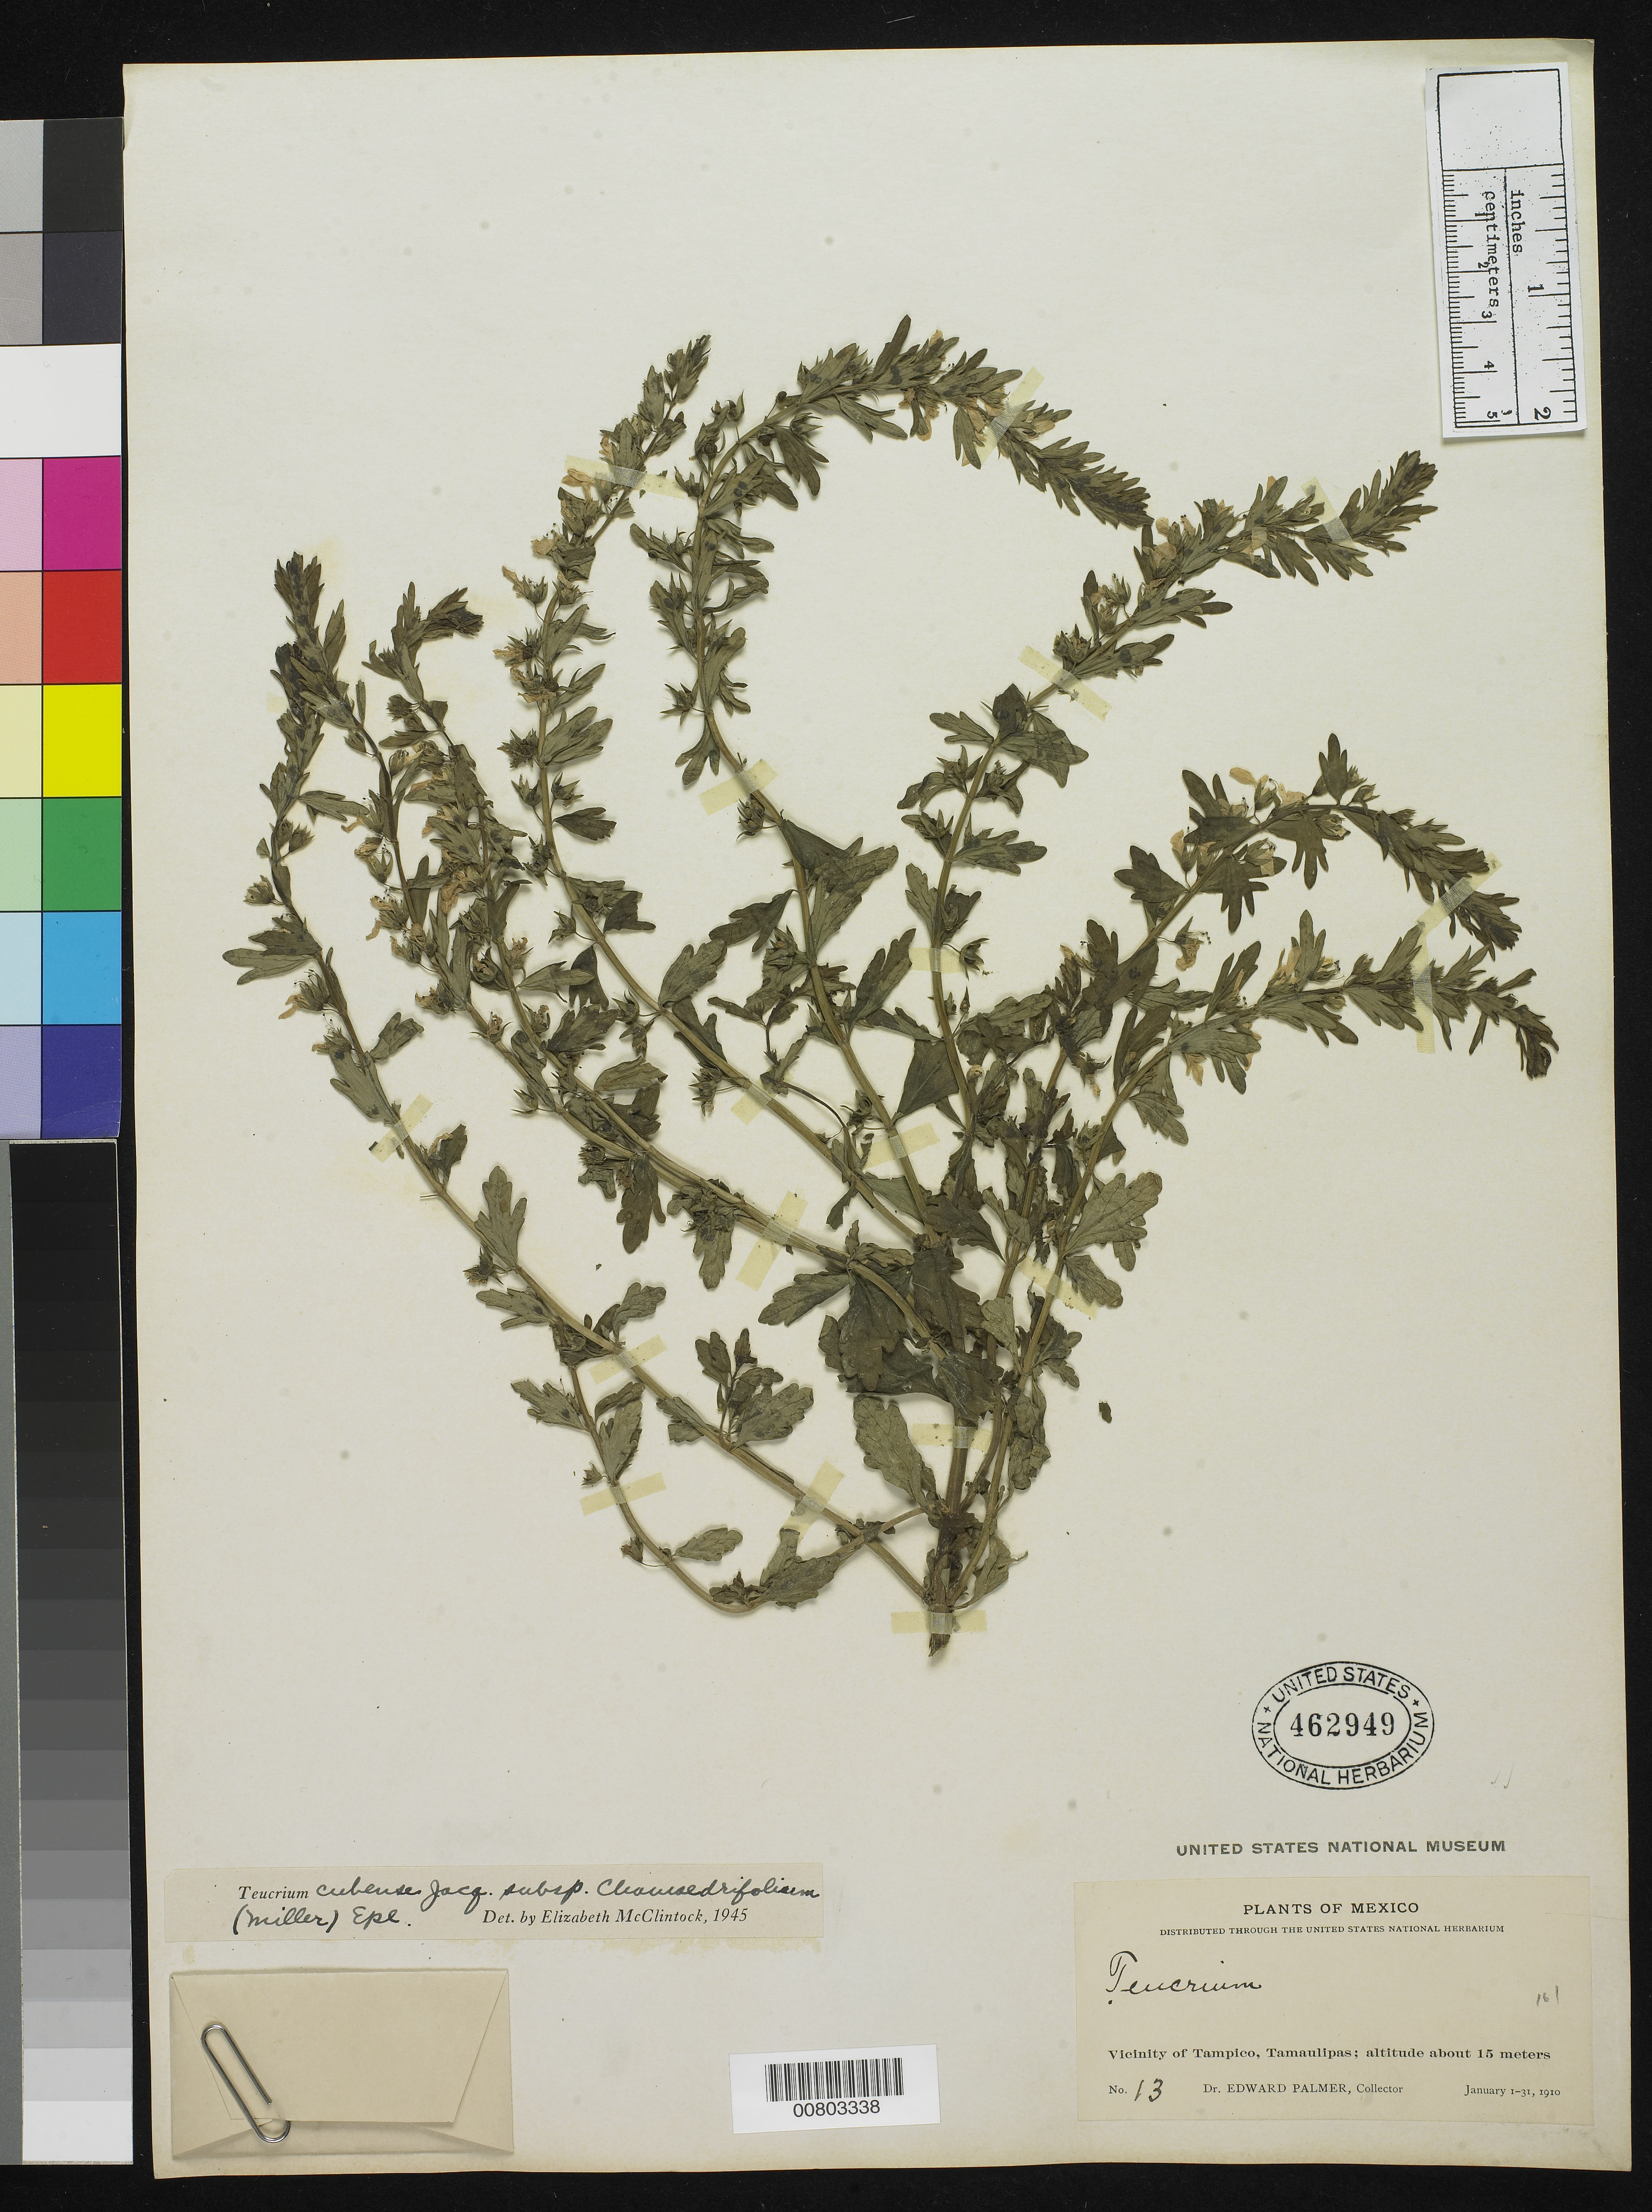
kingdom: Plantae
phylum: Tracheophyta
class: Magnoliopsida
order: Lamiales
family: Lamiaceae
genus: Teucrium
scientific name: Teucrium cubense subsp. chamaedrifolium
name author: Jacq.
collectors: E. Palmer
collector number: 13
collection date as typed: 01 Jan 1910 to 31 Jan 1910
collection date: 1910-01-01/1910-01-31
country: Mexico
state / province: Tamaulipas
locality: Vicinity of Tampico, Tamaulipas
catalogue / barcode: US 462949